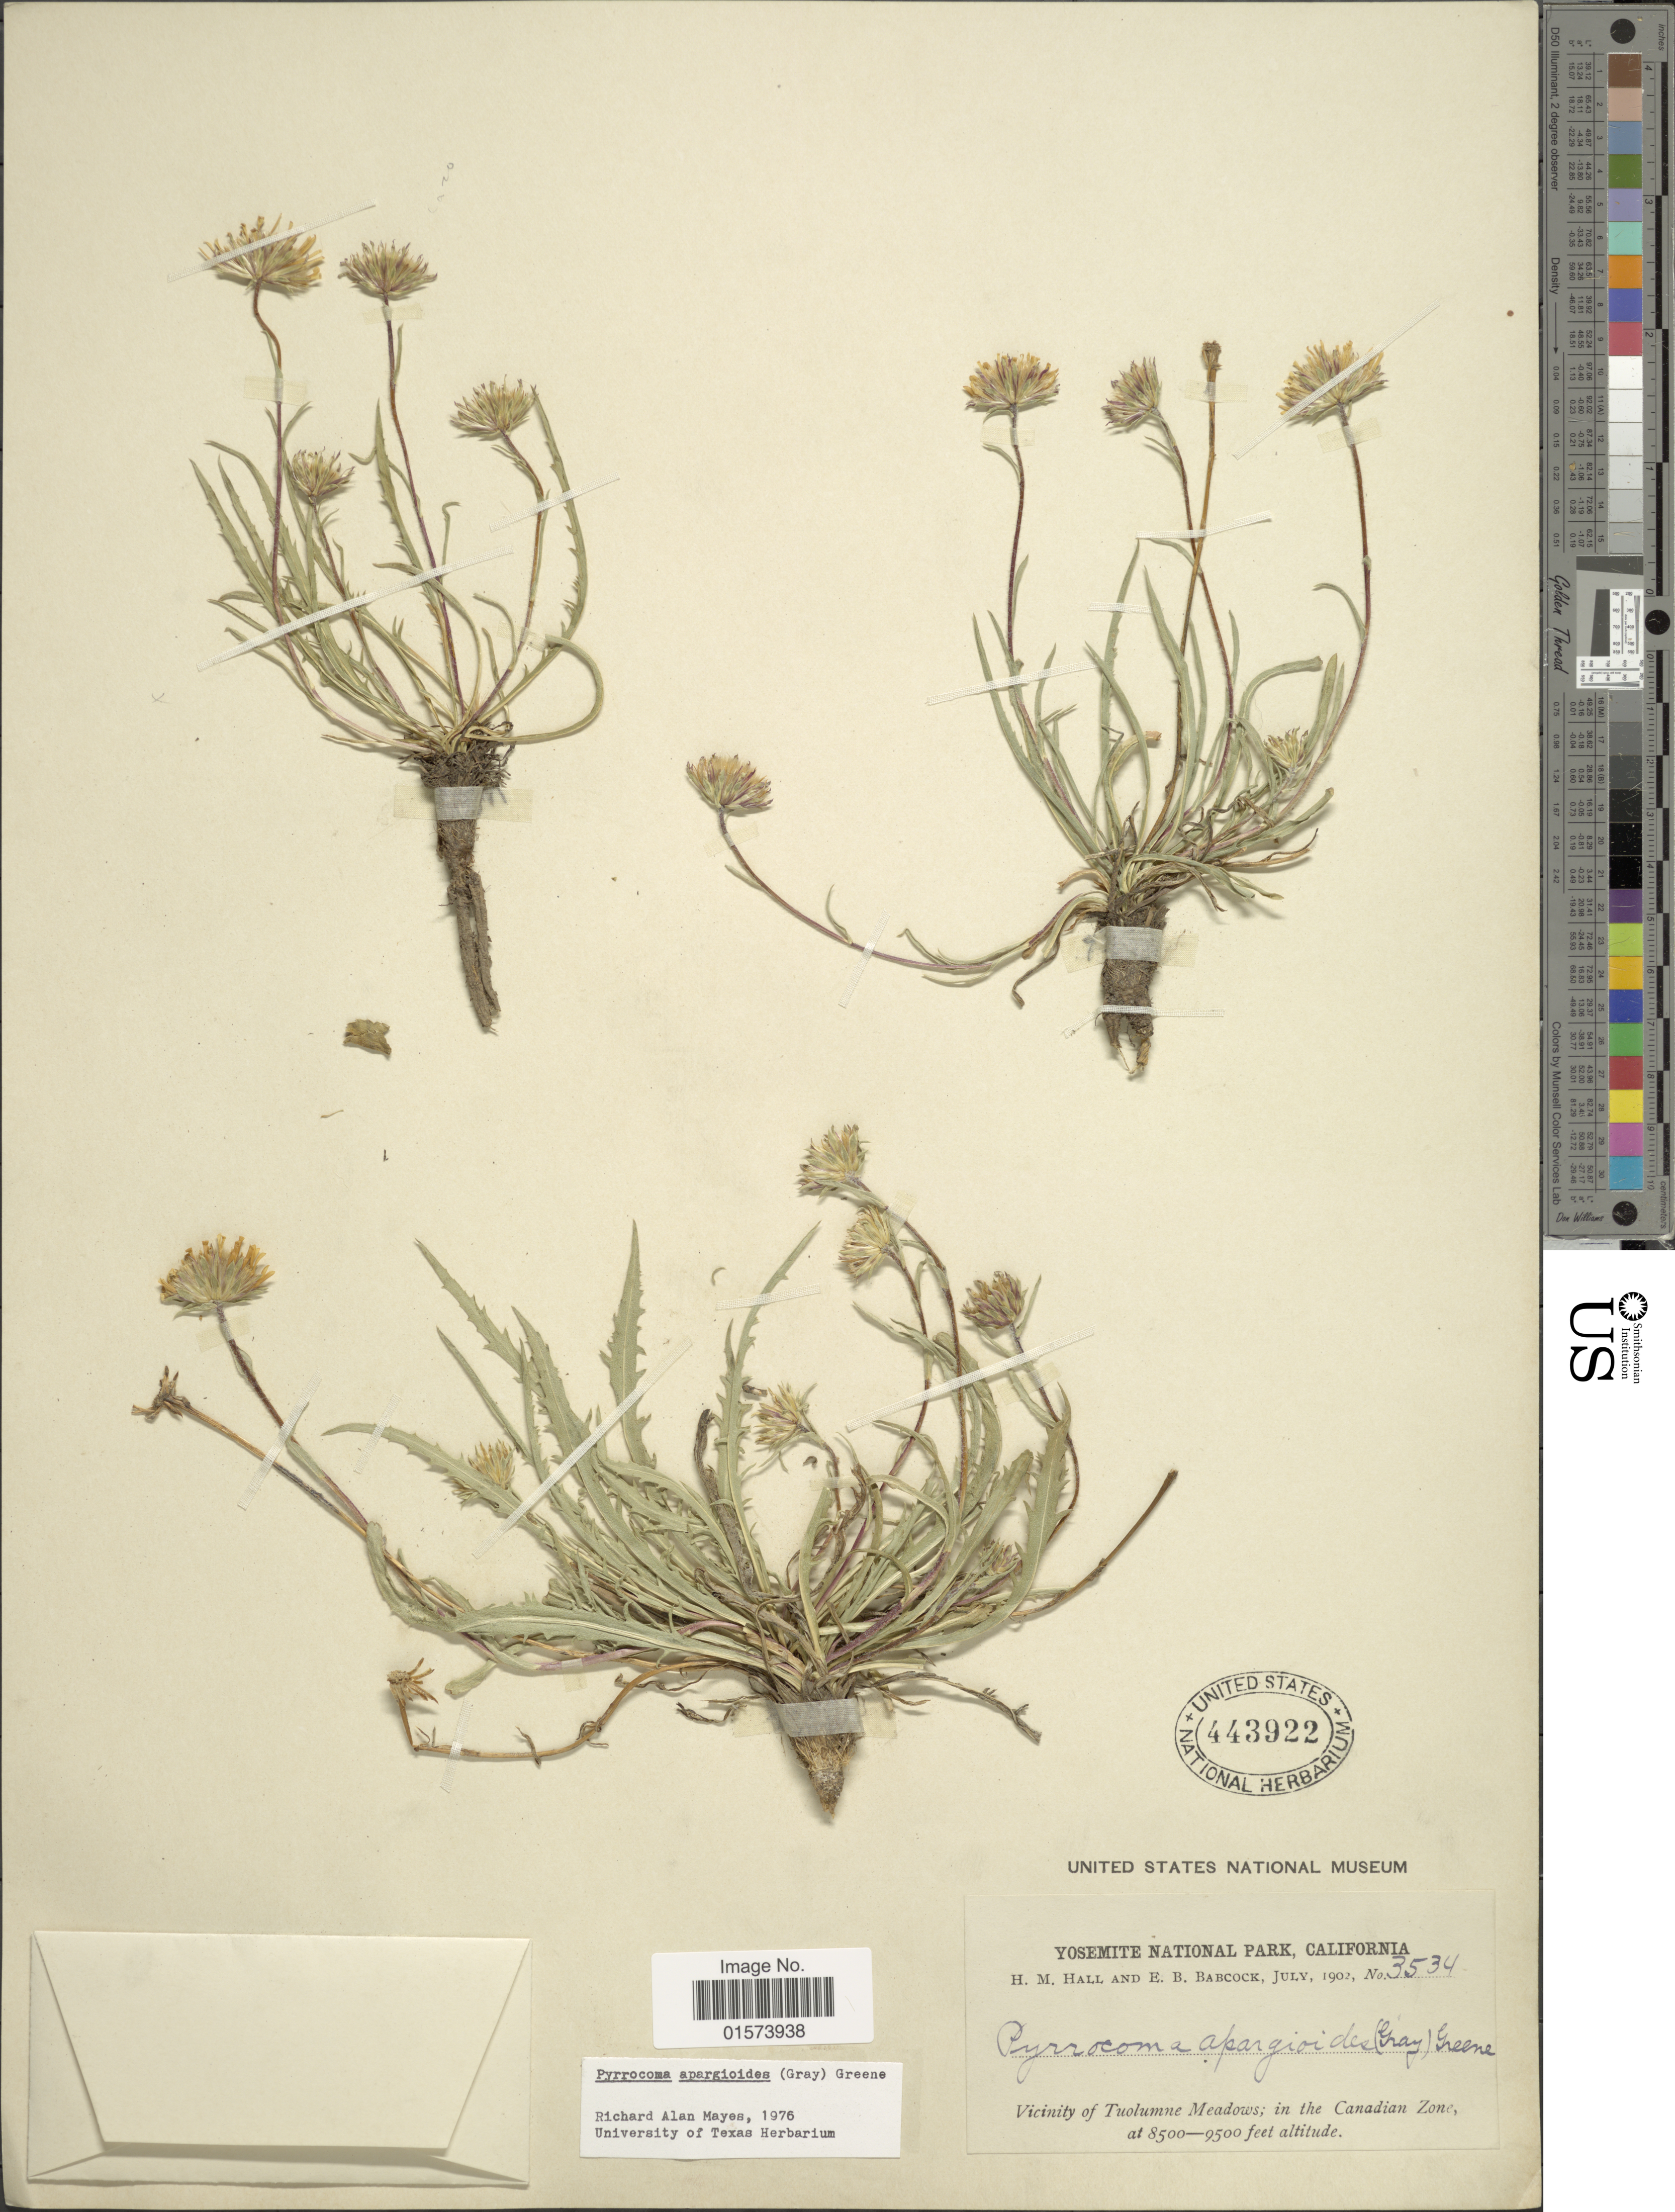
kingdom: Plantae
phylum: Tracheophyta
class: Magnoliopsida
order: Asterales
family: Asteraceae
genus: Pyrrocoma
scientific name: Pyrrocoma apargioides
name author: (A. Gray) Greene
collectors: H. M. Hall & E. B. Babcock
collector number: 3534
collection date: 1902-07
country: United States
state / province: California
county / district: Mariposa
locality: Yosemitee National Park, vicinity of Tulumne Meadows; in the Candadian Zone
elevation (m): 2591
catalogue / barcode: US 443922